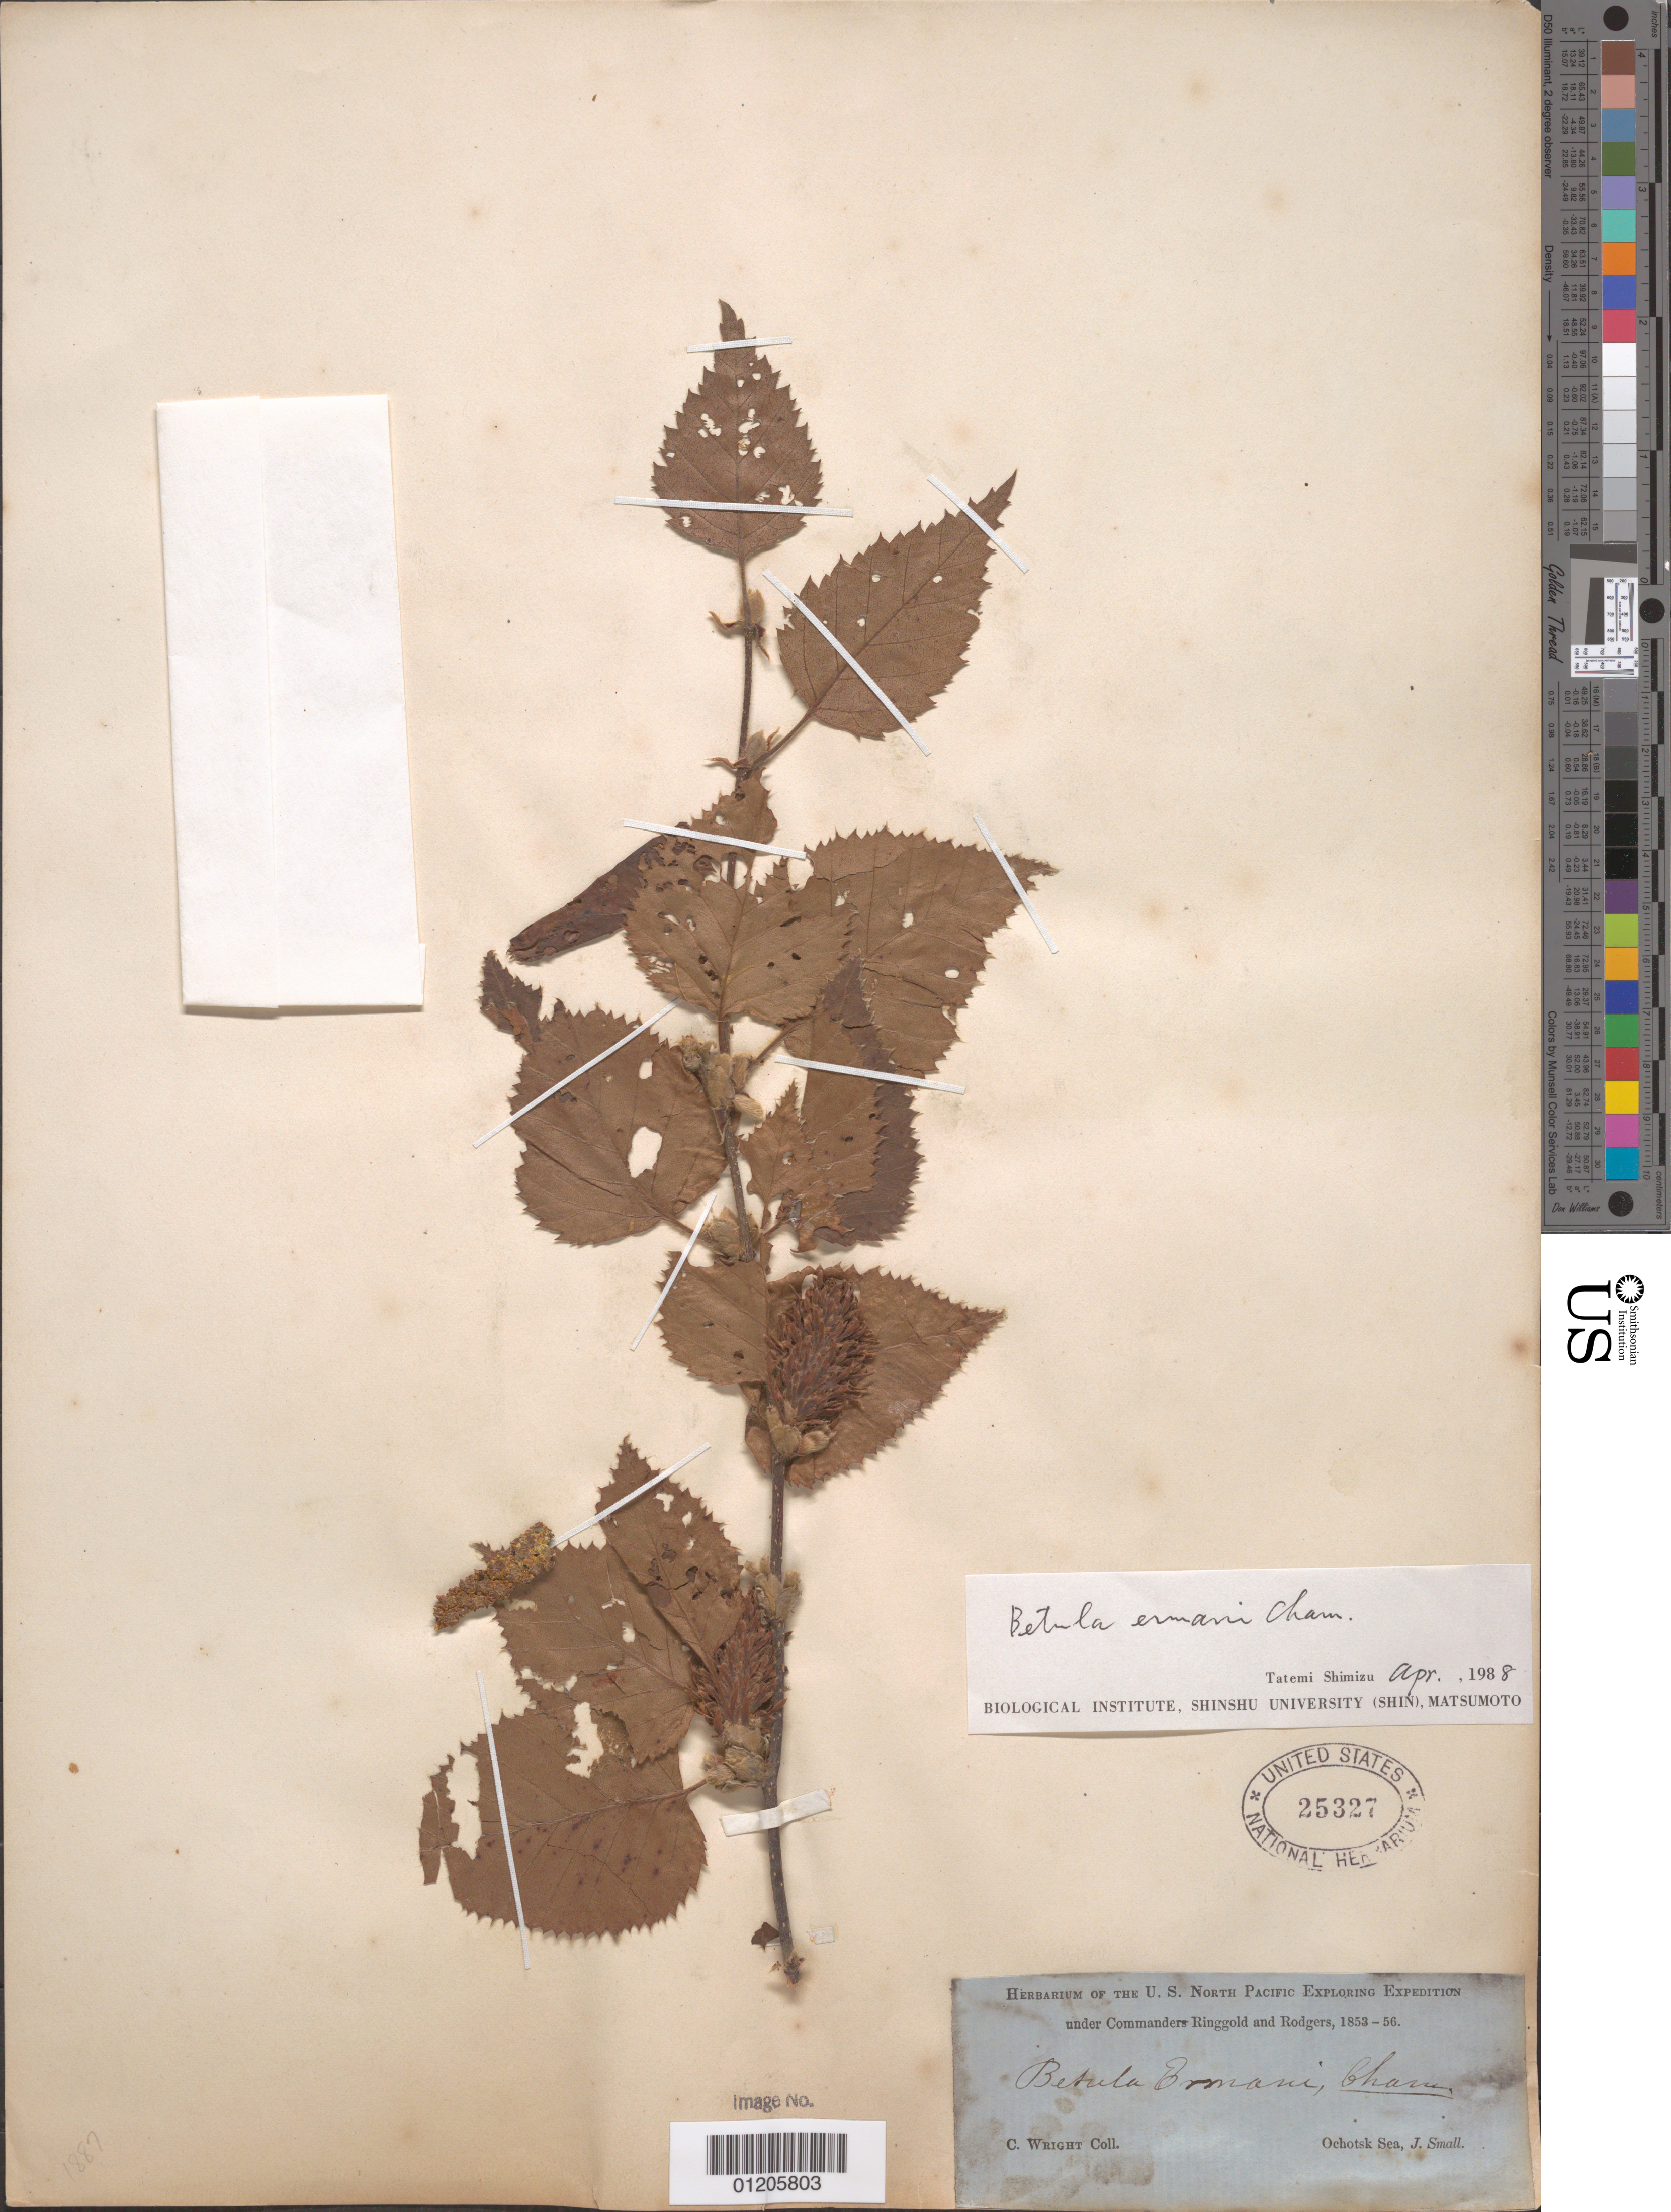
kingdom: Plantae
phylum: Tracheophyta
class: Magnoliopsida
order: Fagales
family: Betulaceae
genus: Betula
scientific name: Betula ermanii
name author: Cham.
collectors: C. Wright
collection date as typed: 1853 to -- --- 1856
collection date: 1853/1856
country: Russian Federation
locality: Ochotsk Sea.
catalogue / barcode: US 25327